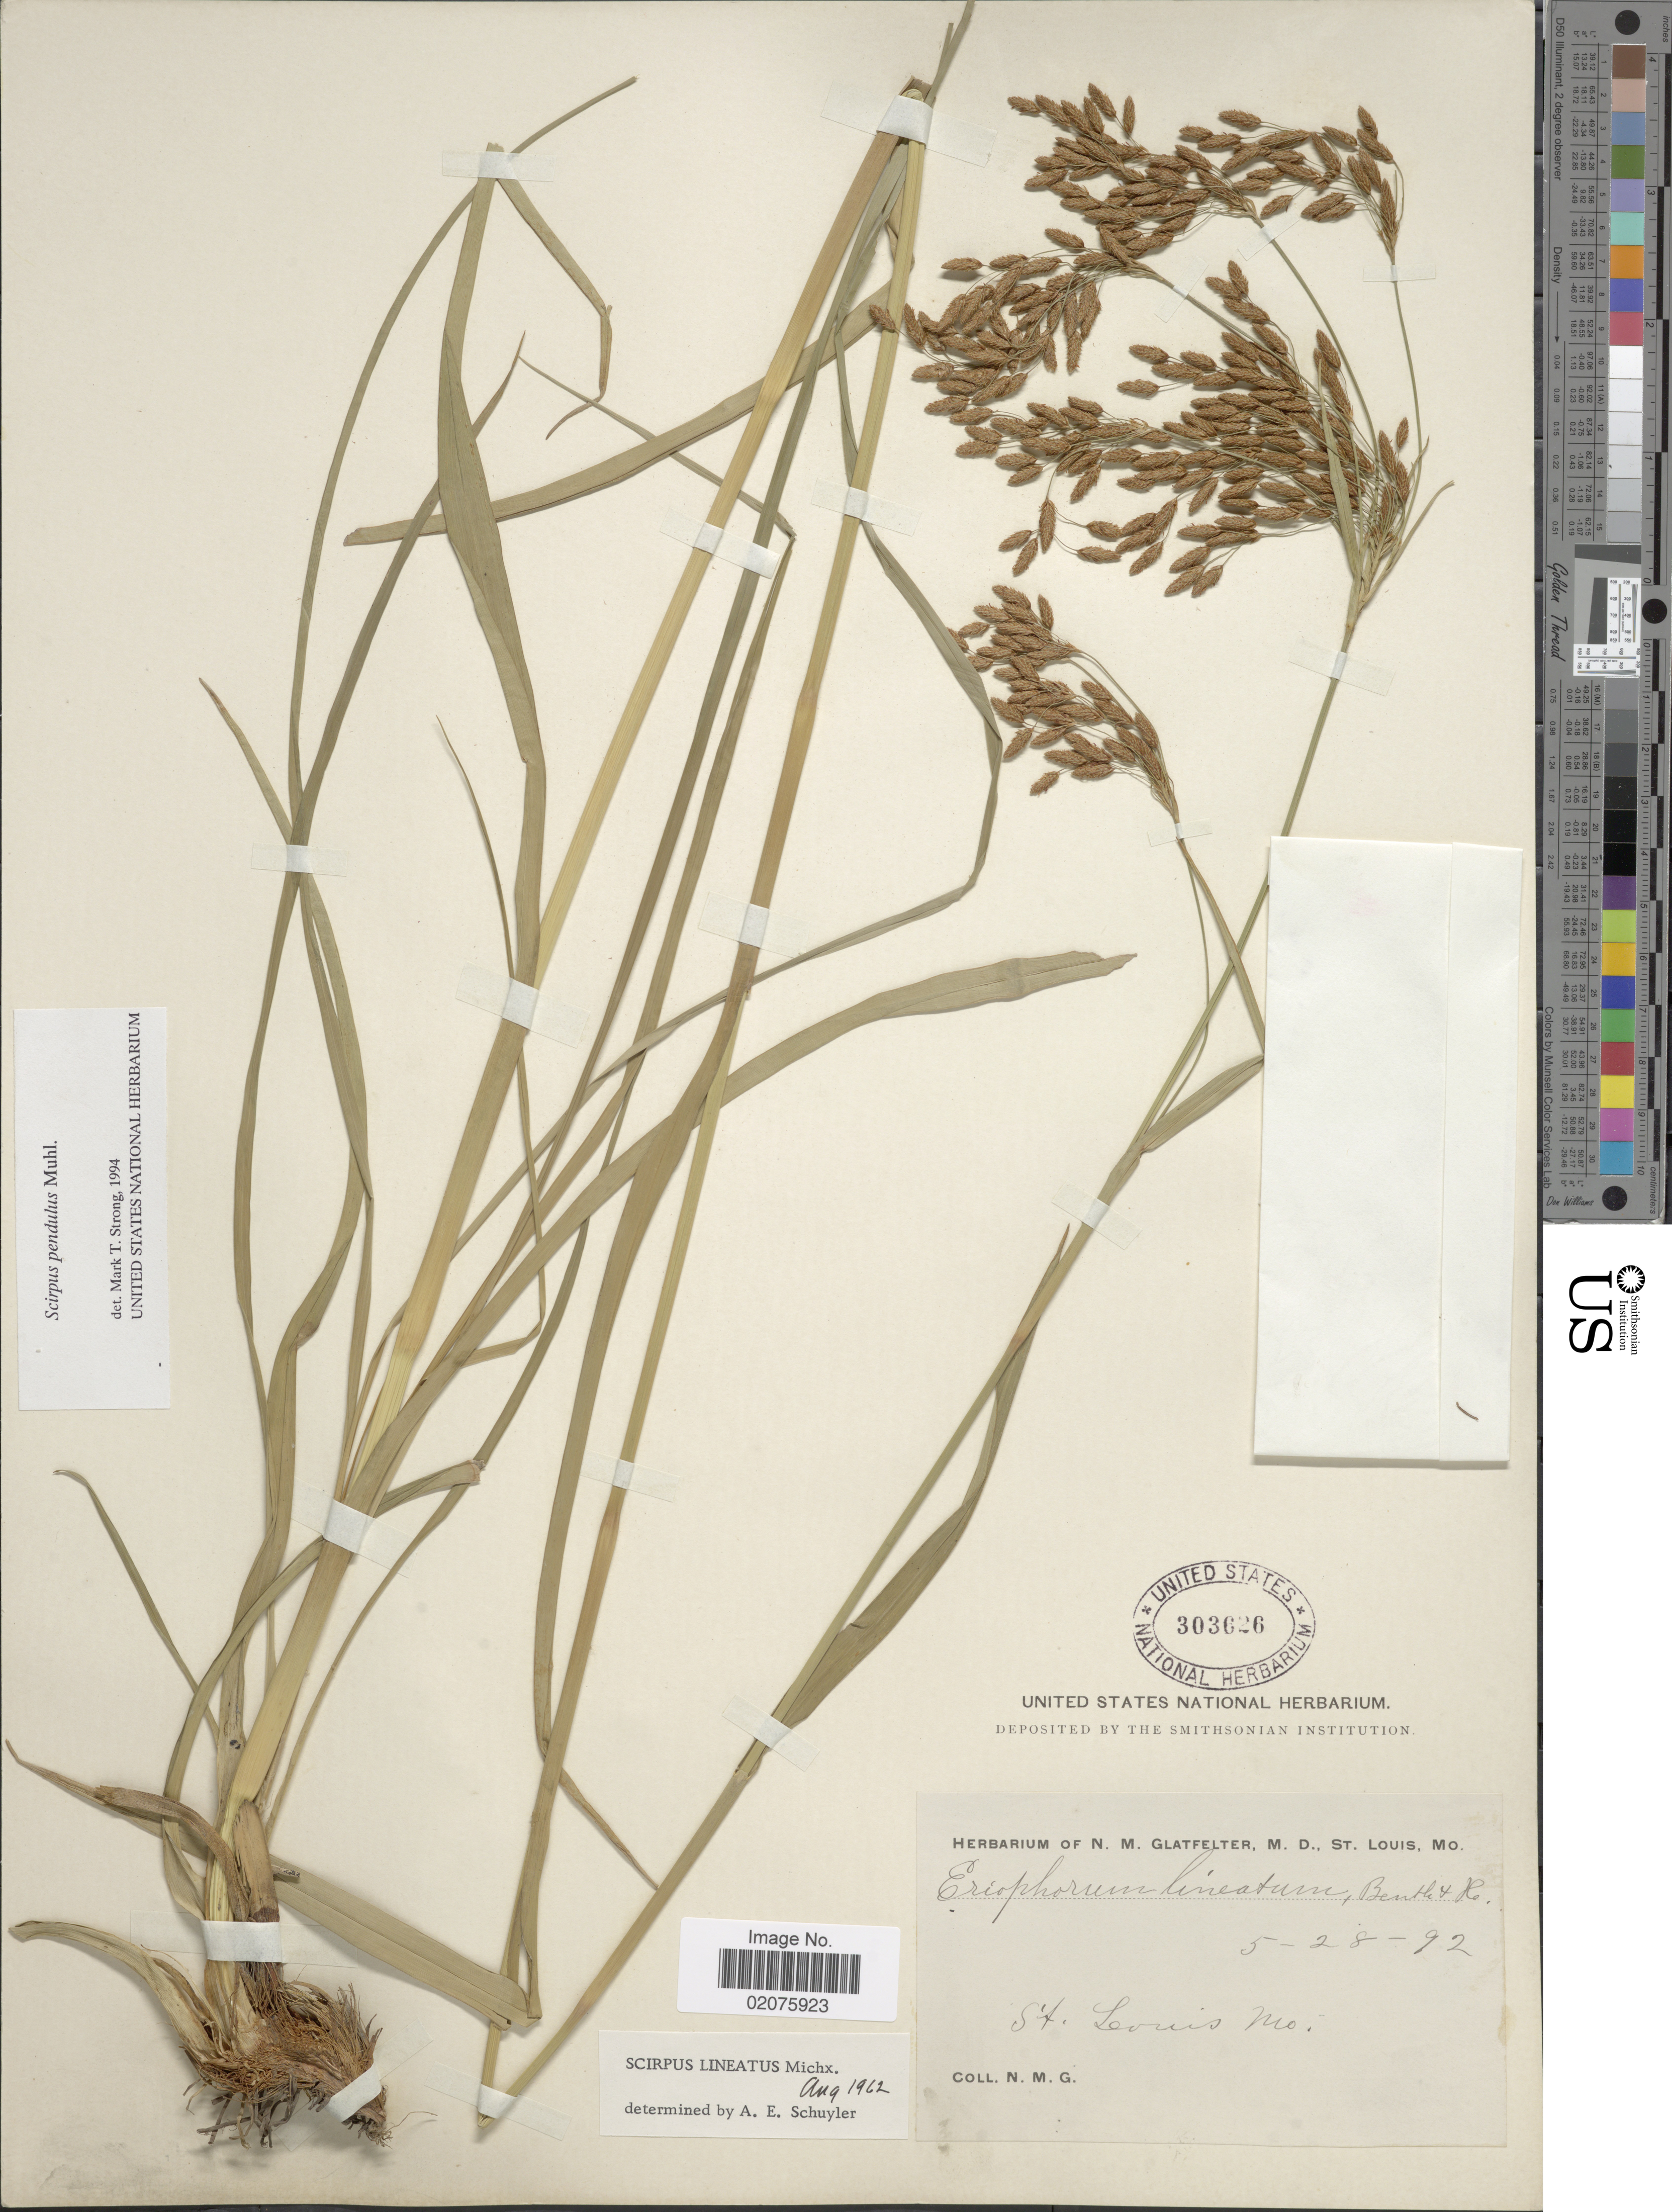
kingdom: Plantae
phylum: Tracheophyta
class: Liliopsida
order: Poales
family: Cyperaceae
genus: Scirpus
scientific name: Scirpus pendulus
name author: Muhl.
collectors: N. M. Glatfelter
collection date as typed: Transcribed d/m/y: 28/5/92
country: United States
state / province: Missouri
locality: St. Louis Mo.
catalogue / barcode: US 303626